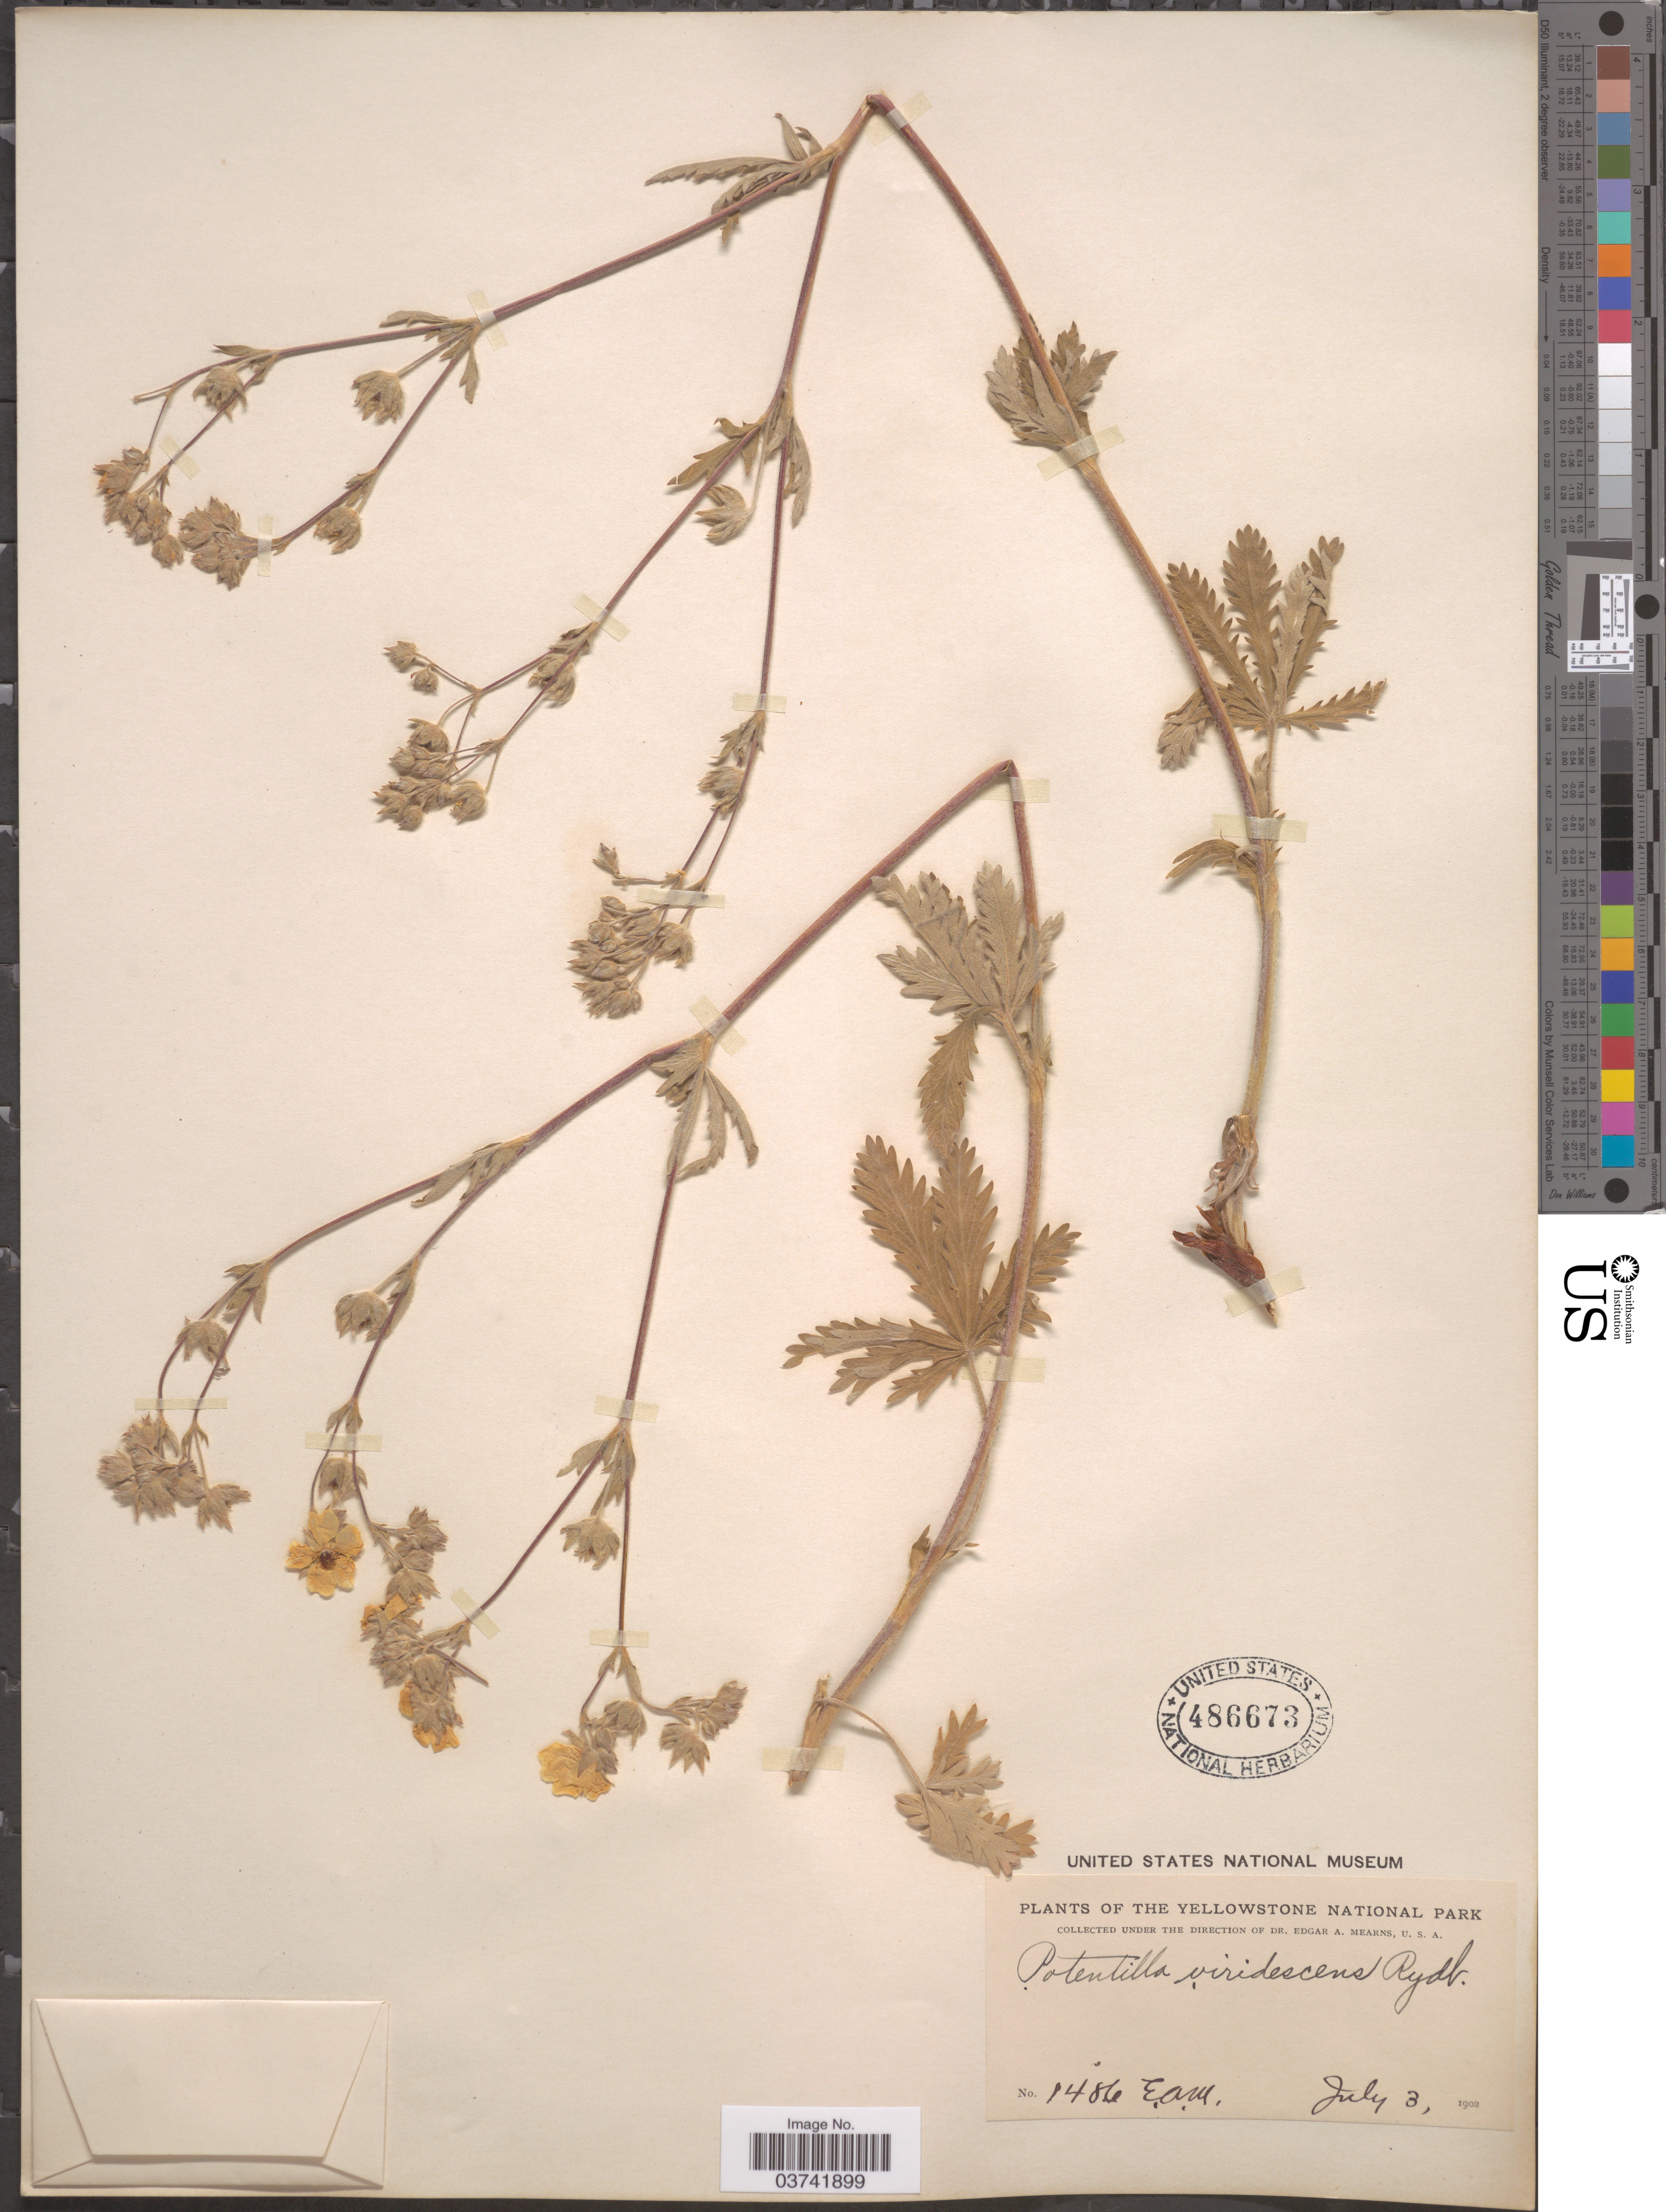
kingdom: Plantae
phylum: Tracheophyta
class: Magnoliopsida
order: Rosales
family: Rosaceae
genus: Potentilla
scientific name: Potentilla viridescens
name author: Rydb.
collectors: E. A. Mearns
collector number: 1486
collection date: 1902-07-03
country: United States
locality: Yellowstone National Park.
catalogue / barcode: US 486673